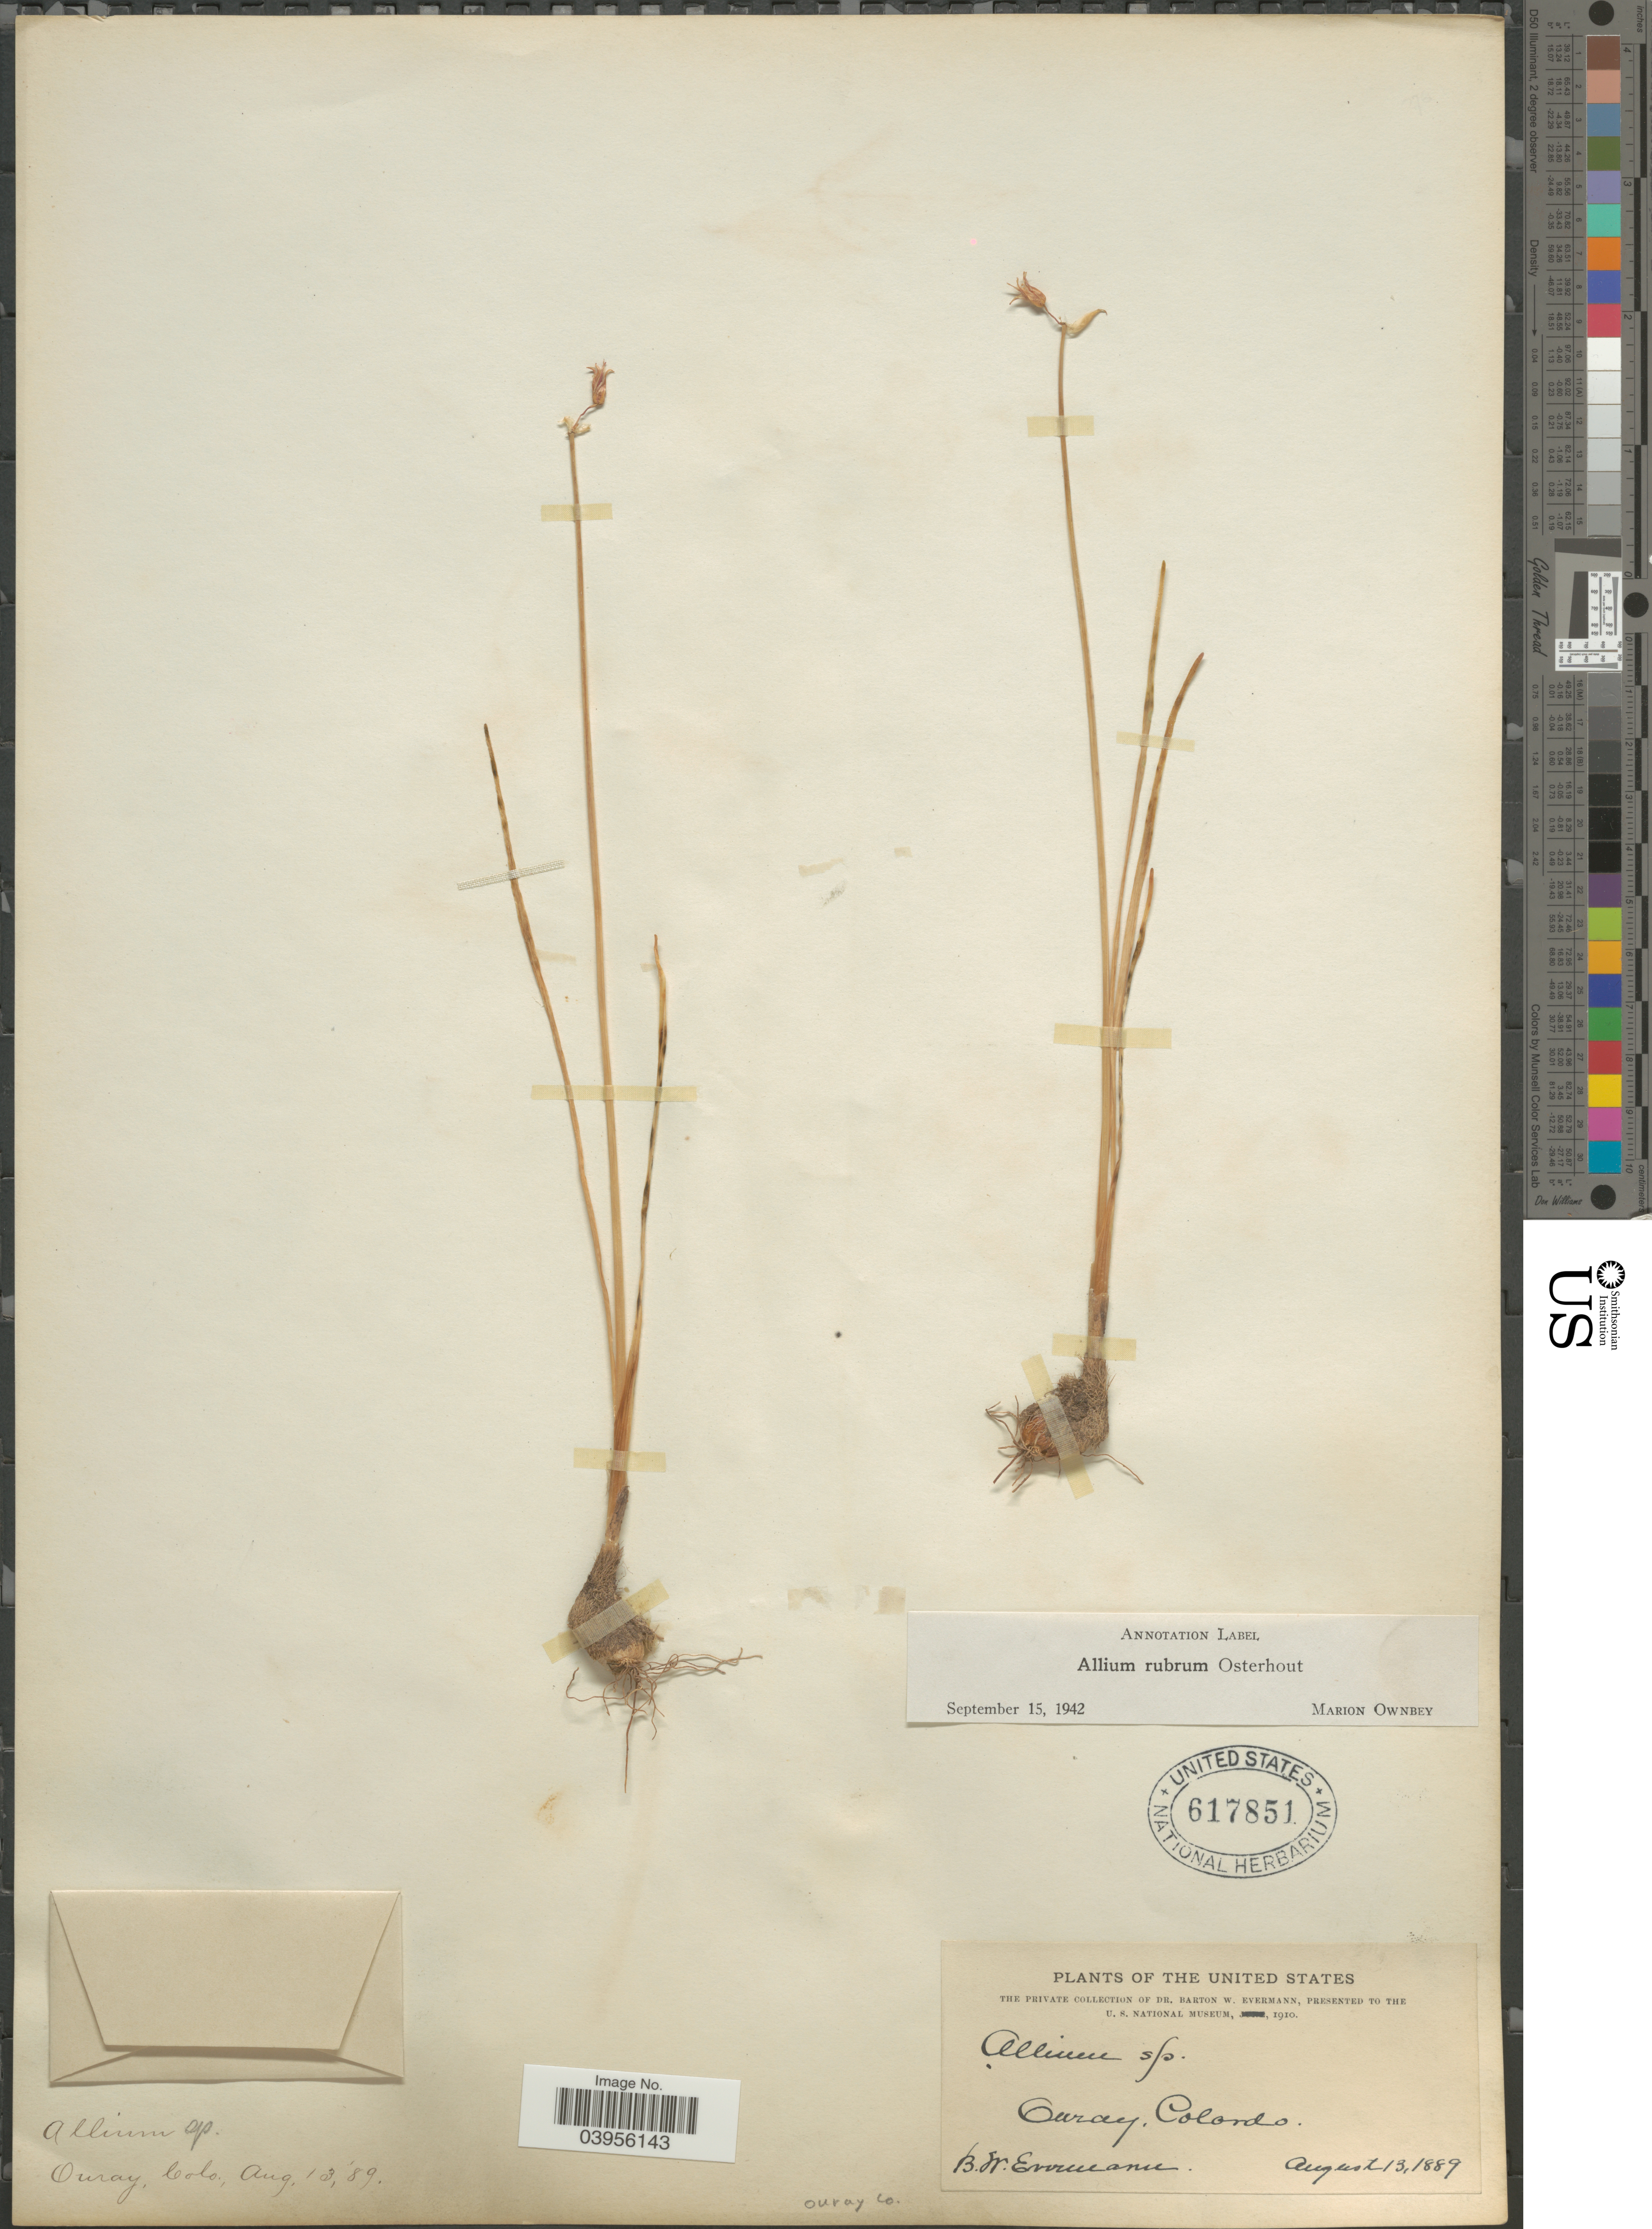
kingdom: Plantae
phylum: Tracheophyta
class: Liliopsida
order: Asparagales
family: Amaryllidaceae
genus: Allium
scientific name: Allium geyeri var. tenerum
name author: M.E. Jones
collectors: B. W. Evermann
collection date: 1889-08-13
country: United States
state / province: Colorado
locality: Ouray. Ouray Co.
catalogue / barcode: US 617851